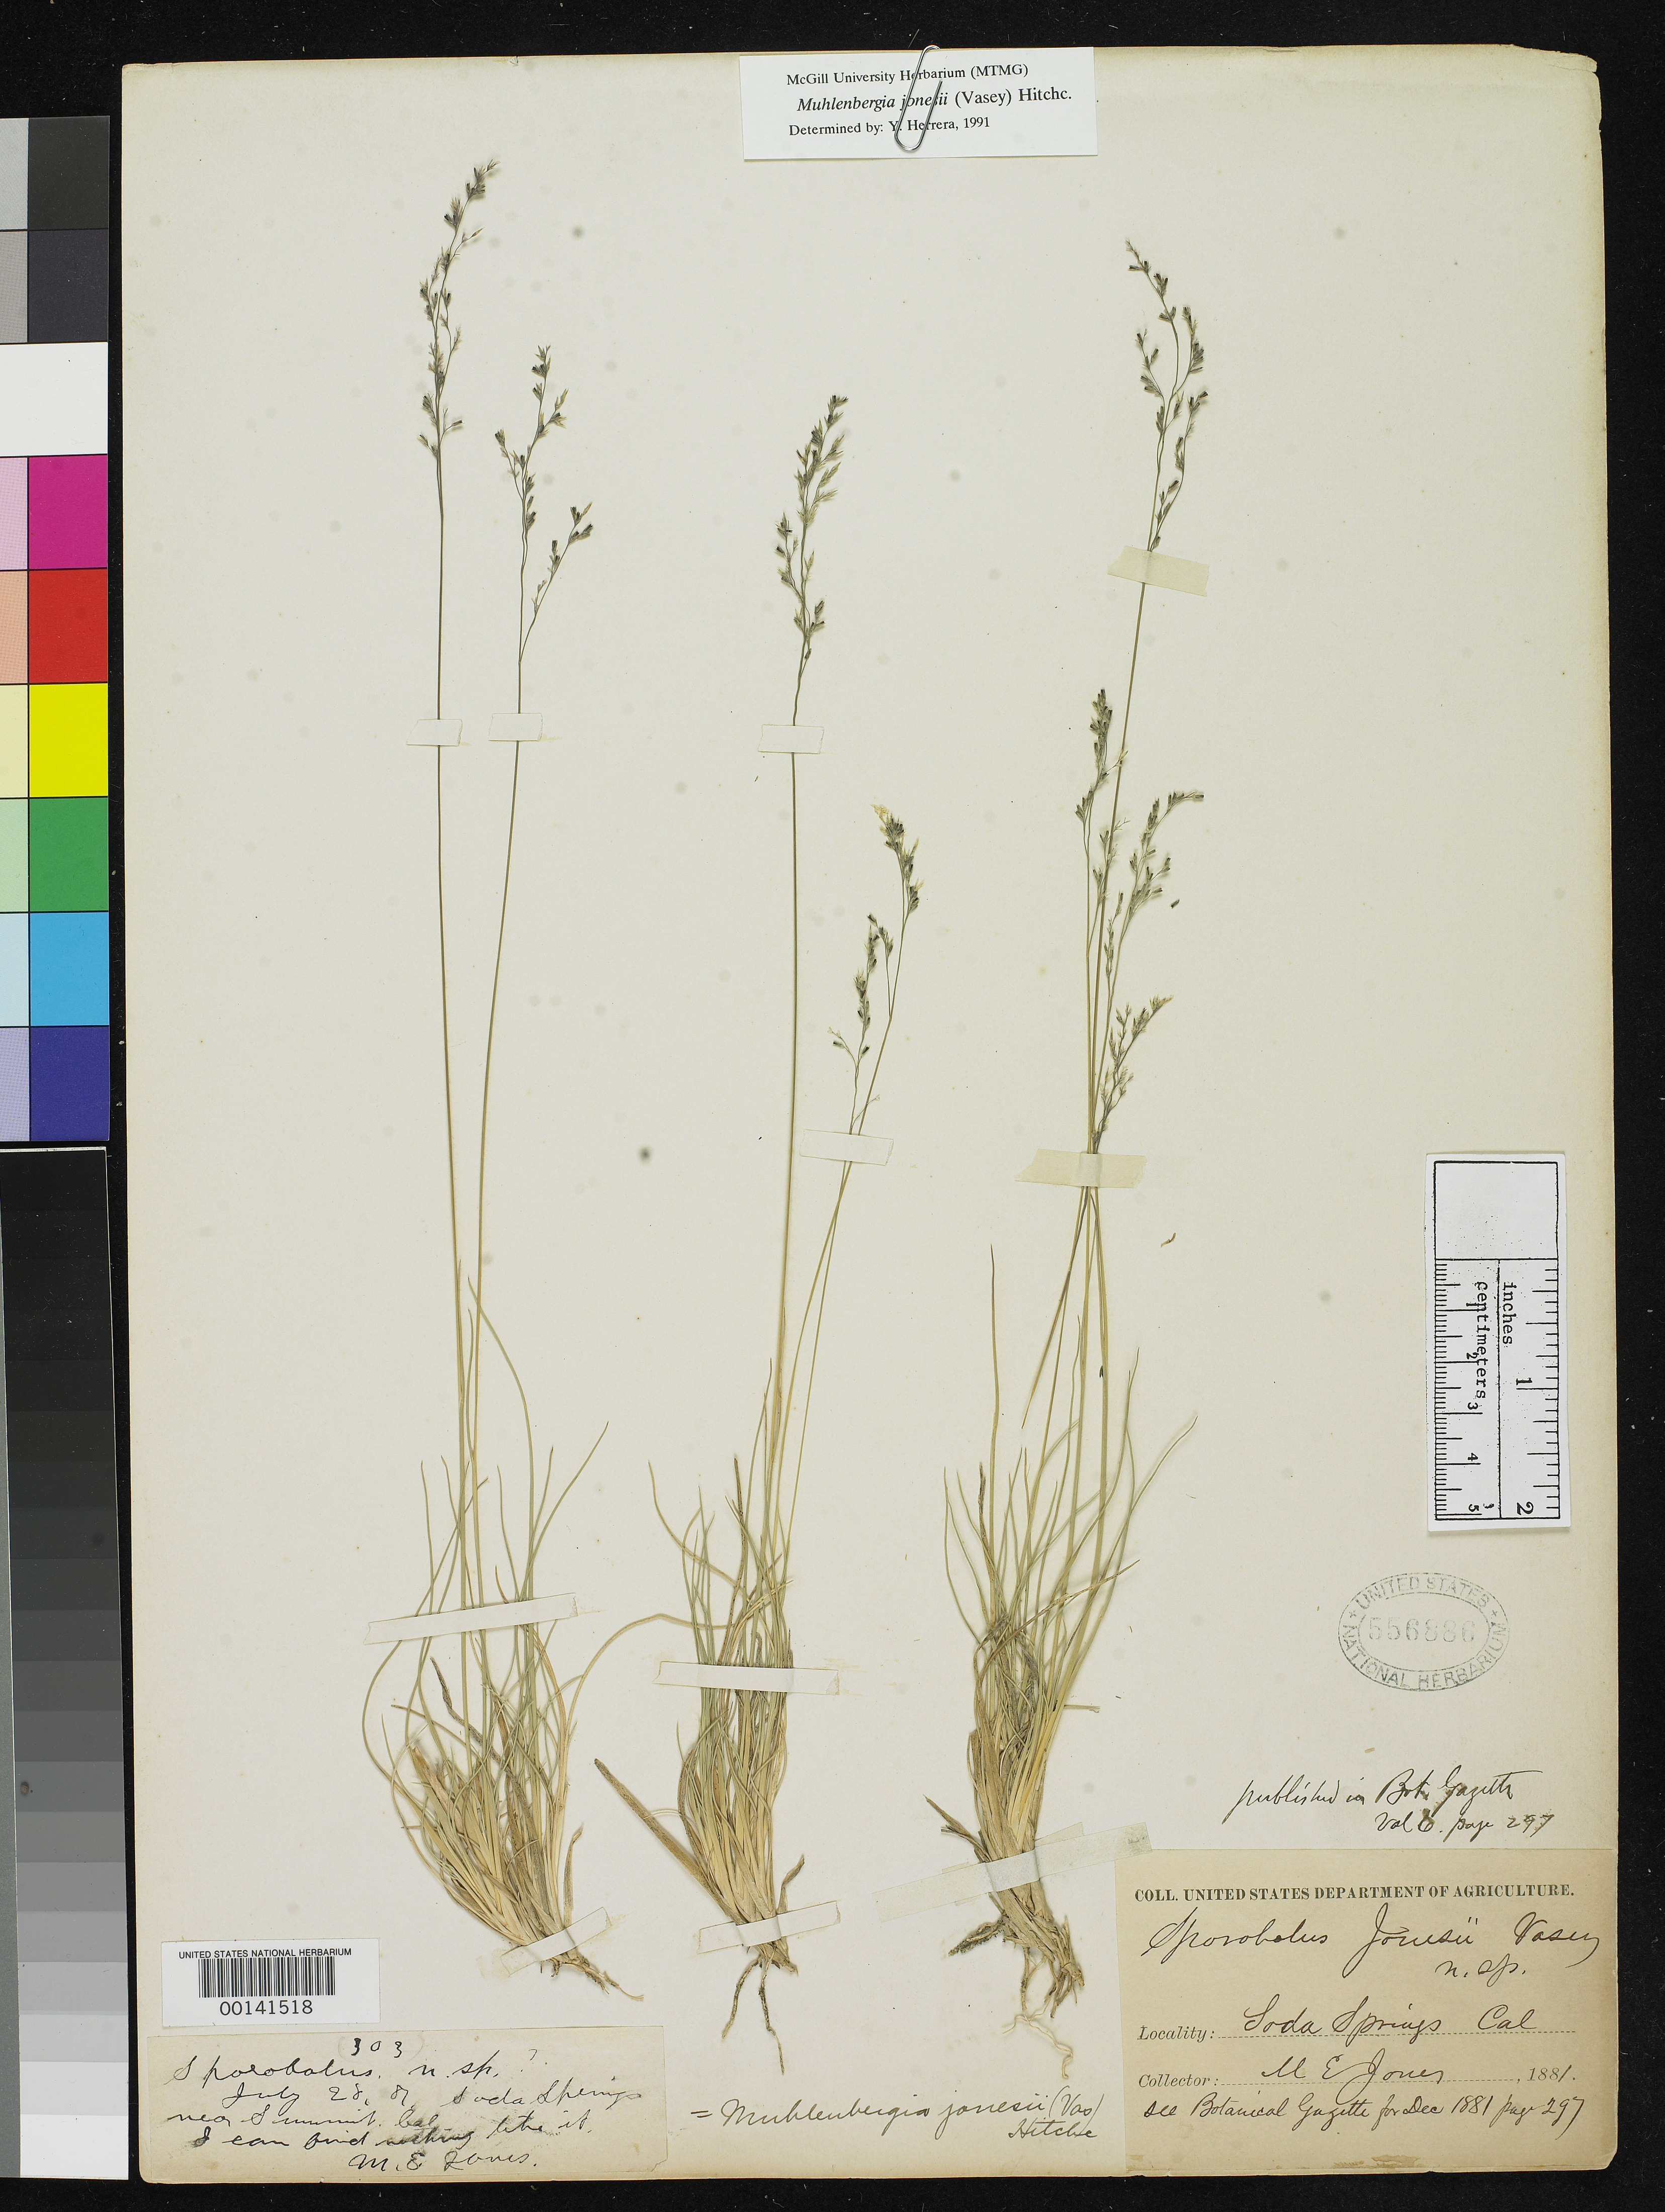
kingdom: Plantae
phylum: Tracheophyta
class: Liliopsida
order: Poales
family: Poaceae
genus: Sporobolus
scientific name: Sporobolus jonesii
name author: Vasey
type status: Isotype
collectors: M. E. Jones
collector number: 303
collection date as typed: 1881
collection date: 1881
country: United States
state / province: California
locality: Soda Springs.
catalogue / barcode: US 556886